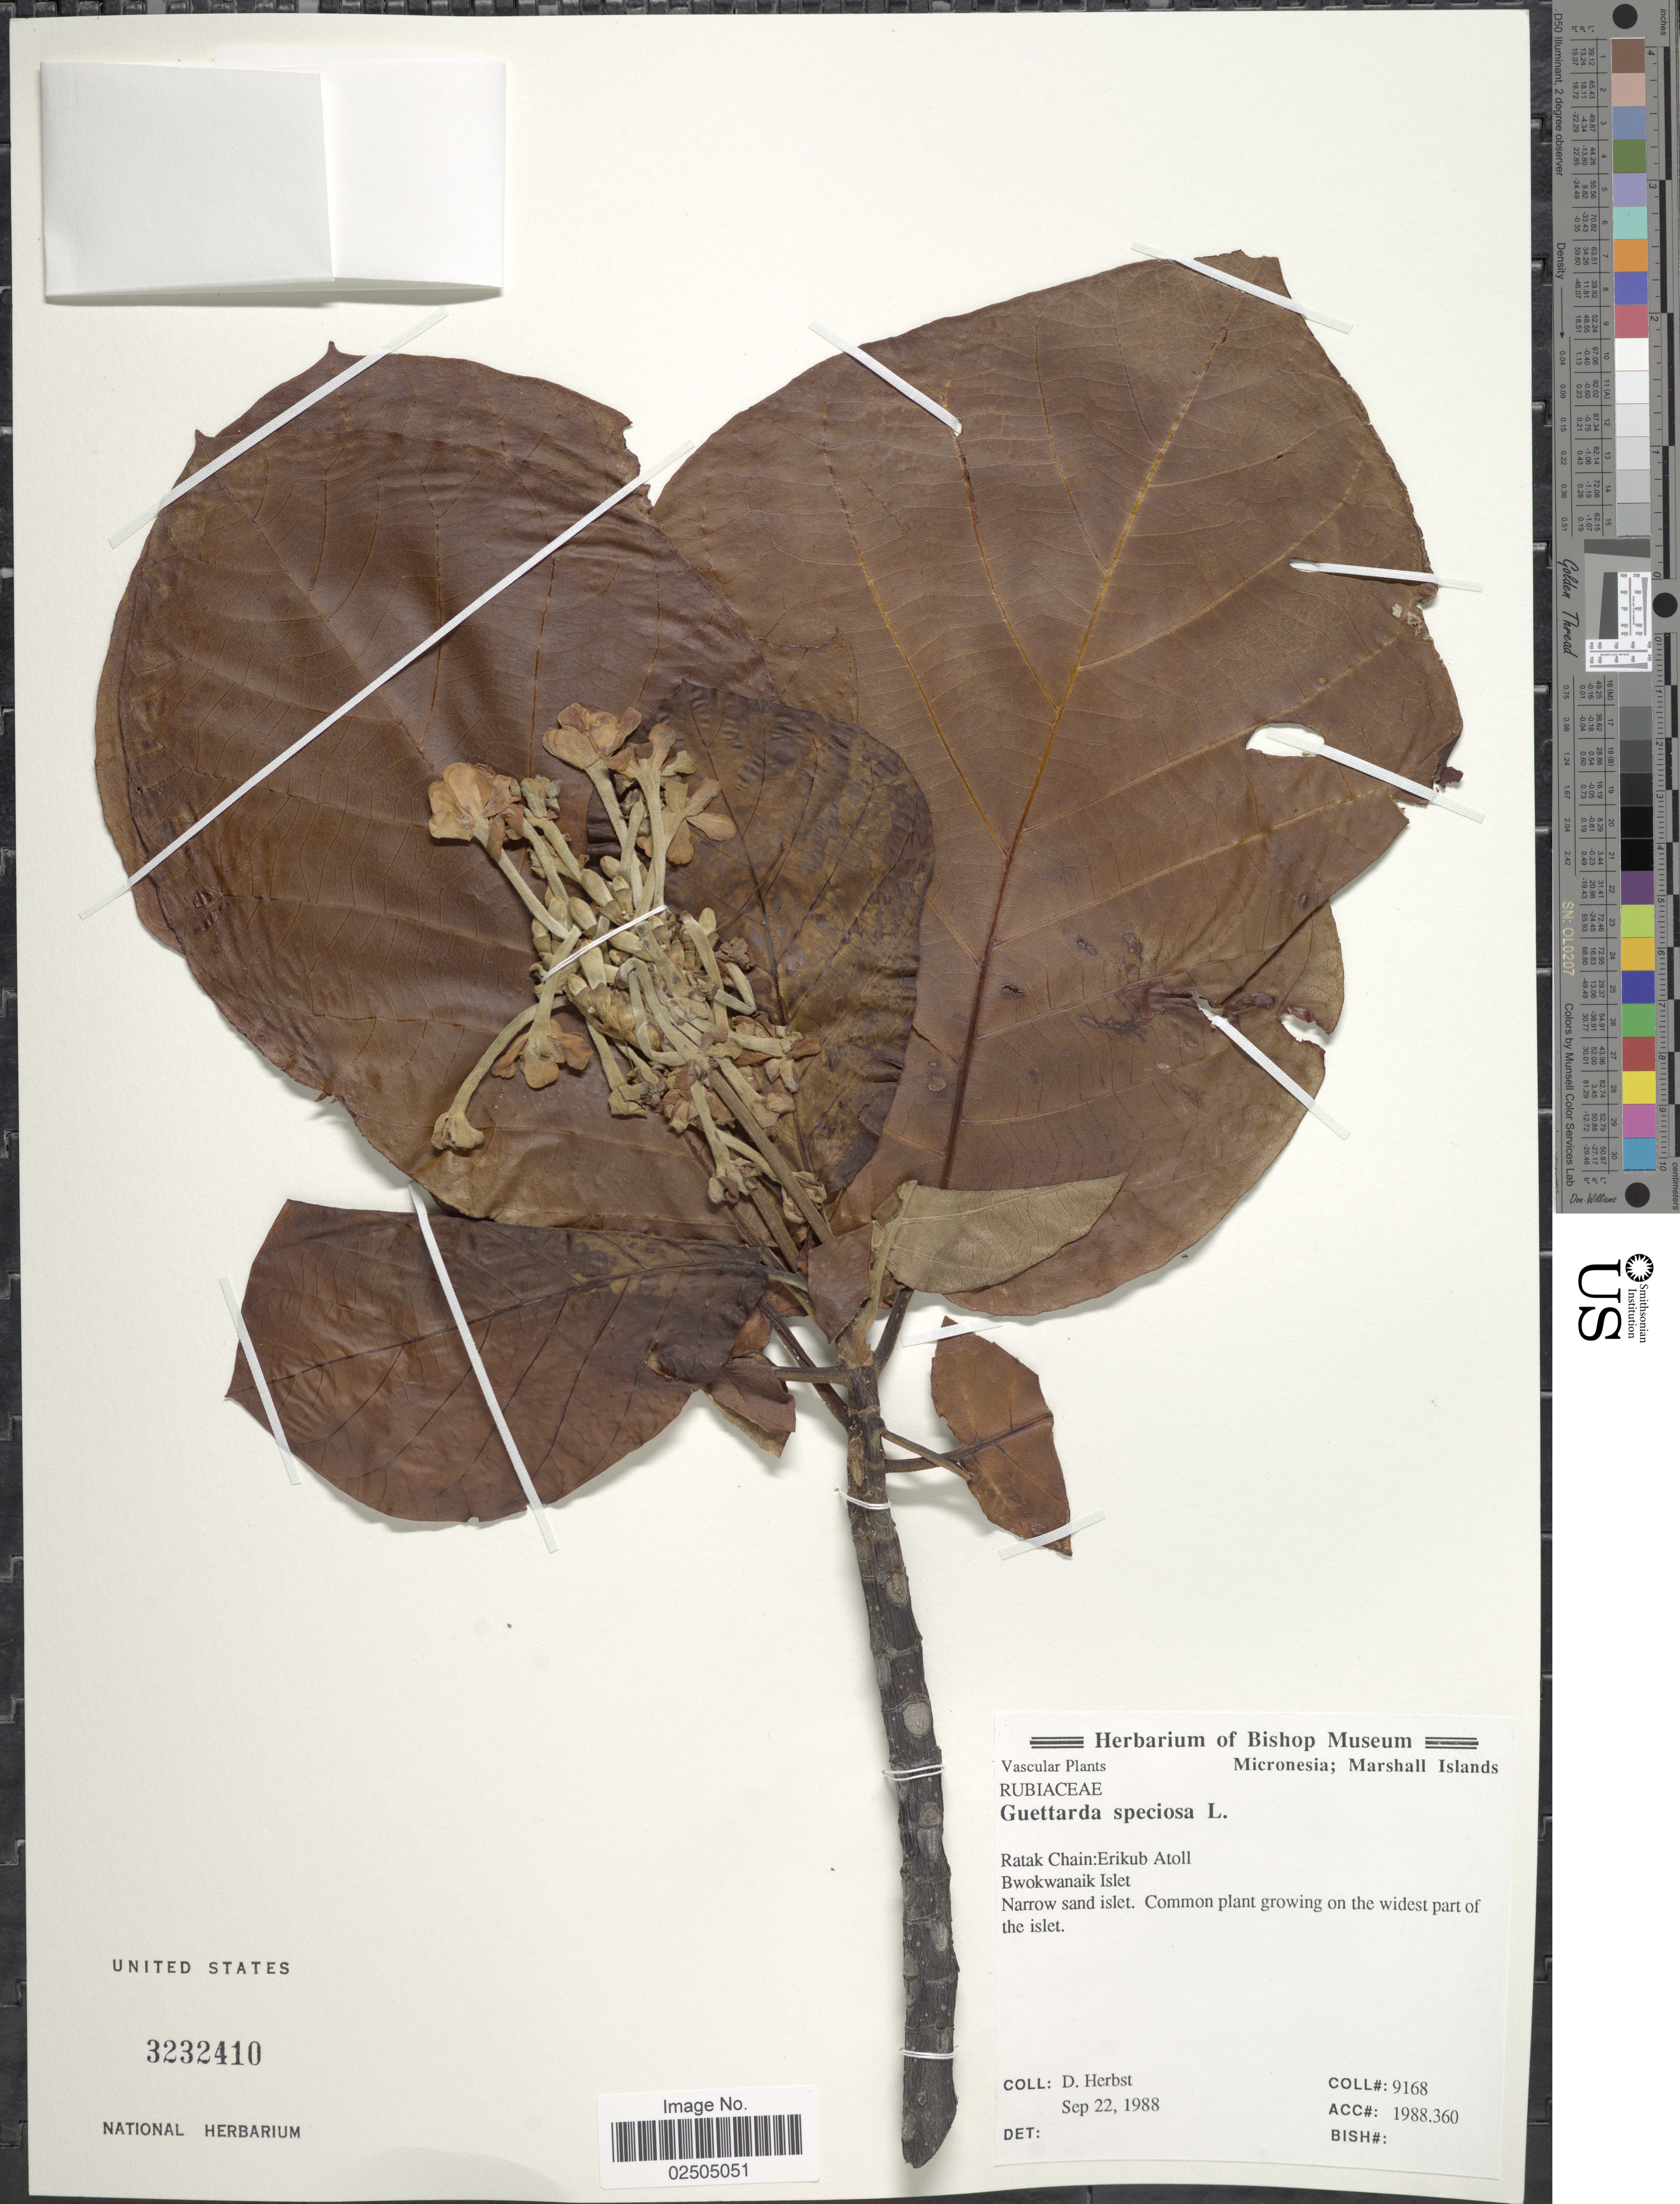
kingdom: Plantae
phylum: Tracheophyta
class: Magnoliopsida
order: Gentianales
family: Rubiaceae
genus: Guettarda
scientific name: Guettarda speciosa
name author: L.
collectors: D. Herbst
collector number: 9168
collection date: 1988-09-22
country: Marshall Islands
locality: Ratak Chain: Erikub Atoll, Bwokwanaik Islet, Narrow sand islet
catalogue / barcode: US 3232410